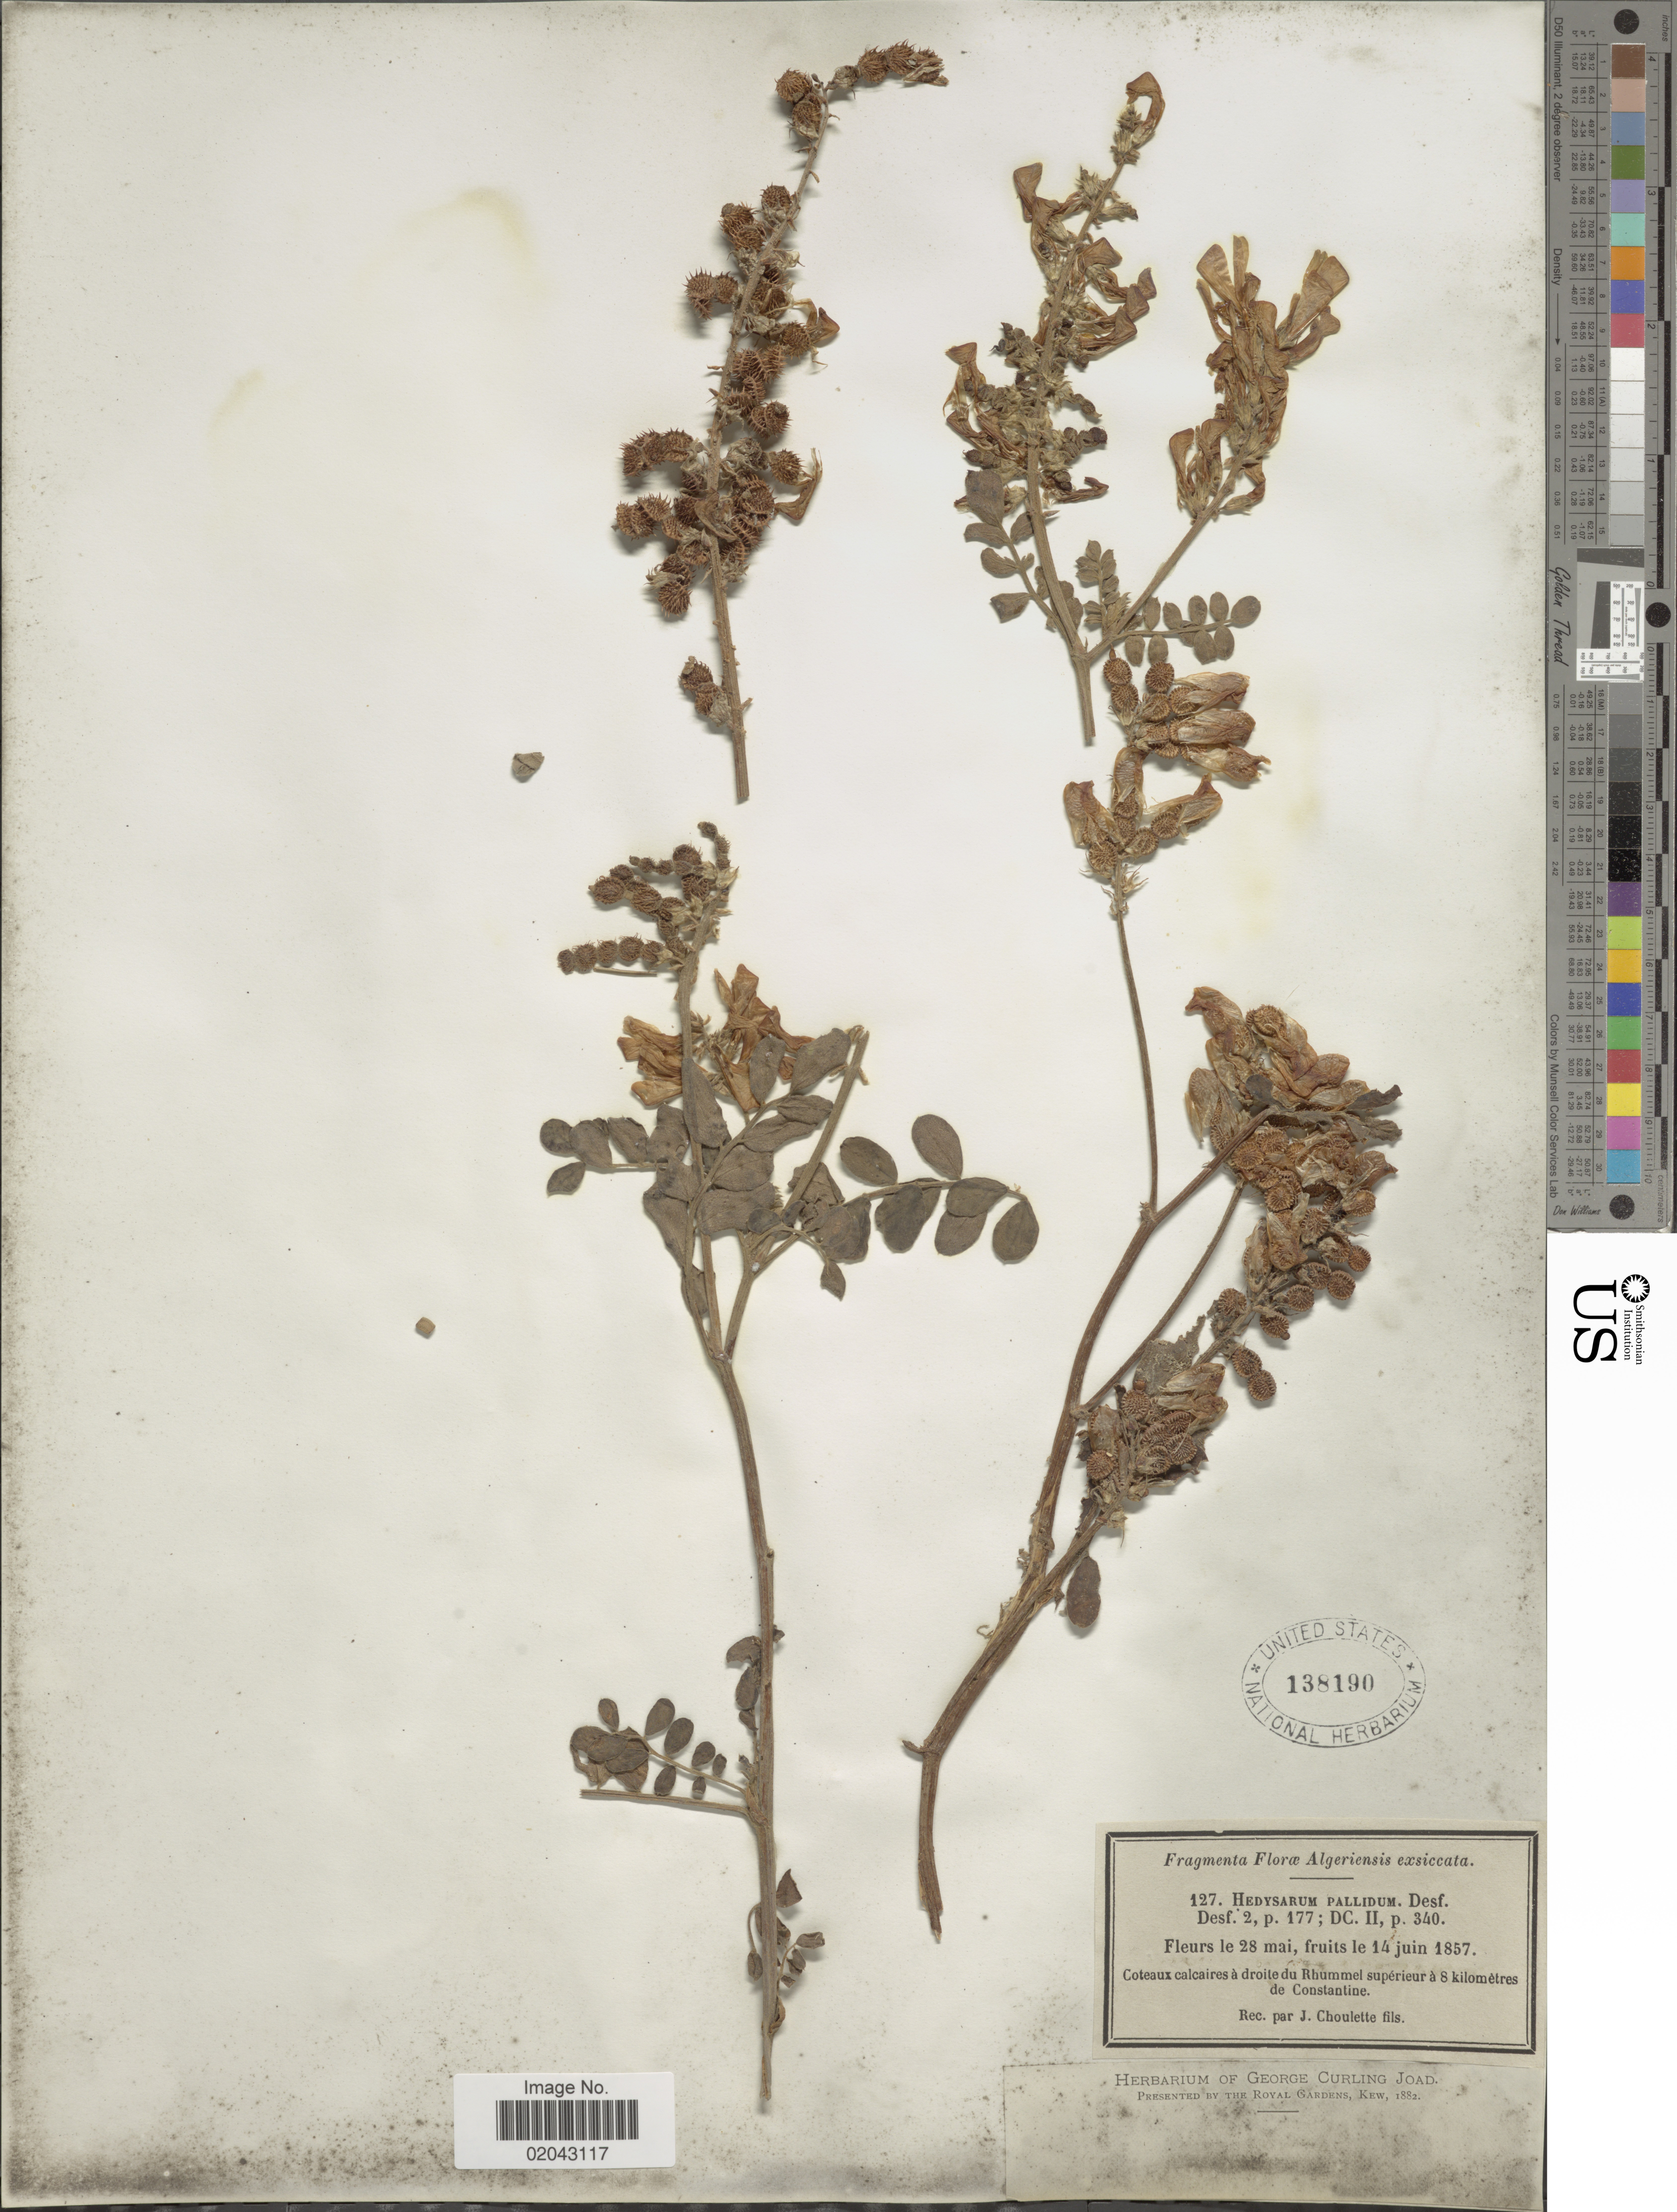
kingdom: Plantae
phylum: Tracheophyta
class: Magnoliopsida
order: Fabales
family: Fabaceae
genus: Sulla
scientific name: Sulla pallida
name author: (Desf.) B.H.Choi & H. Ohashi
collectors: J. Choulette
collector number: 127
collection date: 1857-05-28/1857-06-14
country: Algeria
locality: Algeriensis, Coteaux calcairres a droite du Rhummel superieur a 8 Kilometres de Constantine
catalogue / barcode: US 138190